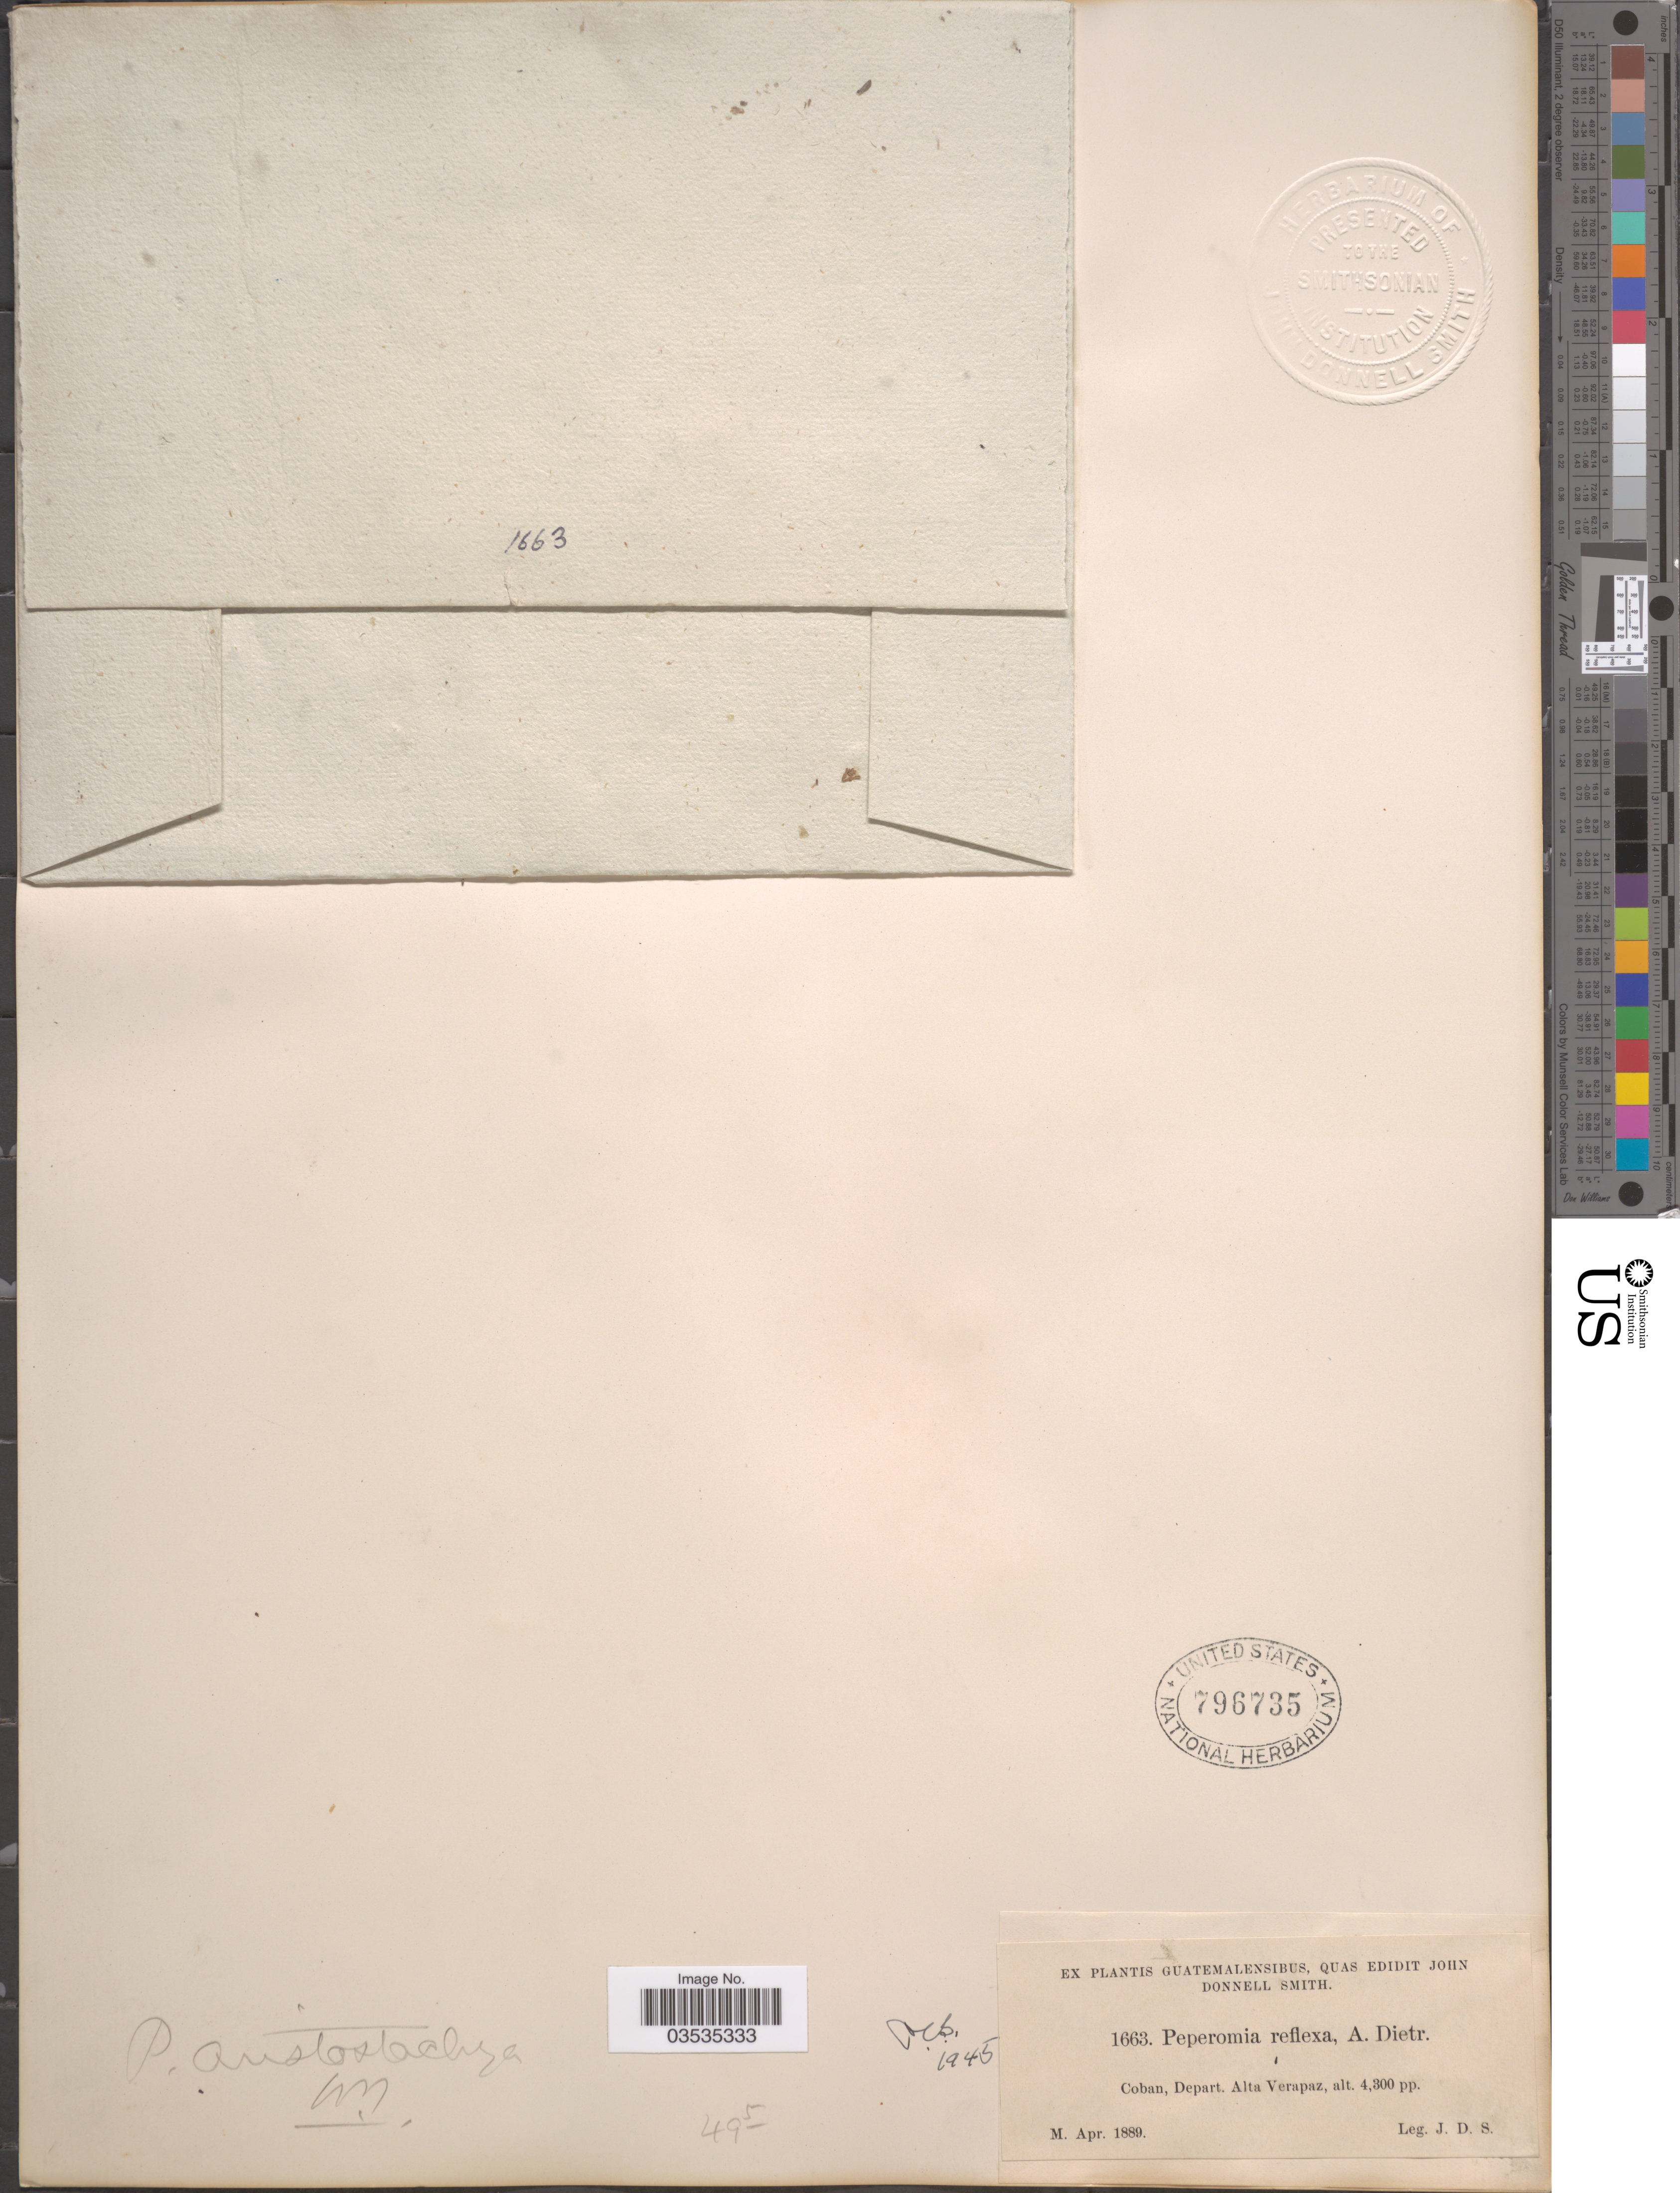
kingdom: Plantae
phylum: Tracheophyta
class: Magnoliopsida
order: Piperales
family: Piperaceae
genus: Peperomia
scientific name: Peperomia tetraphylla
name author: (G. Forst.) Hook. & Arn.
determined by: Jiménez, José Estaban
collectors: J. Donnell Smith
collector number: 1663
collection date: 1889-04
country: Guatemala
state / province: Alta Verapaz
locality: Coban, Depart. Alta Verapaz.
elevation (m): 1311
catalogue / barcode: US 796735